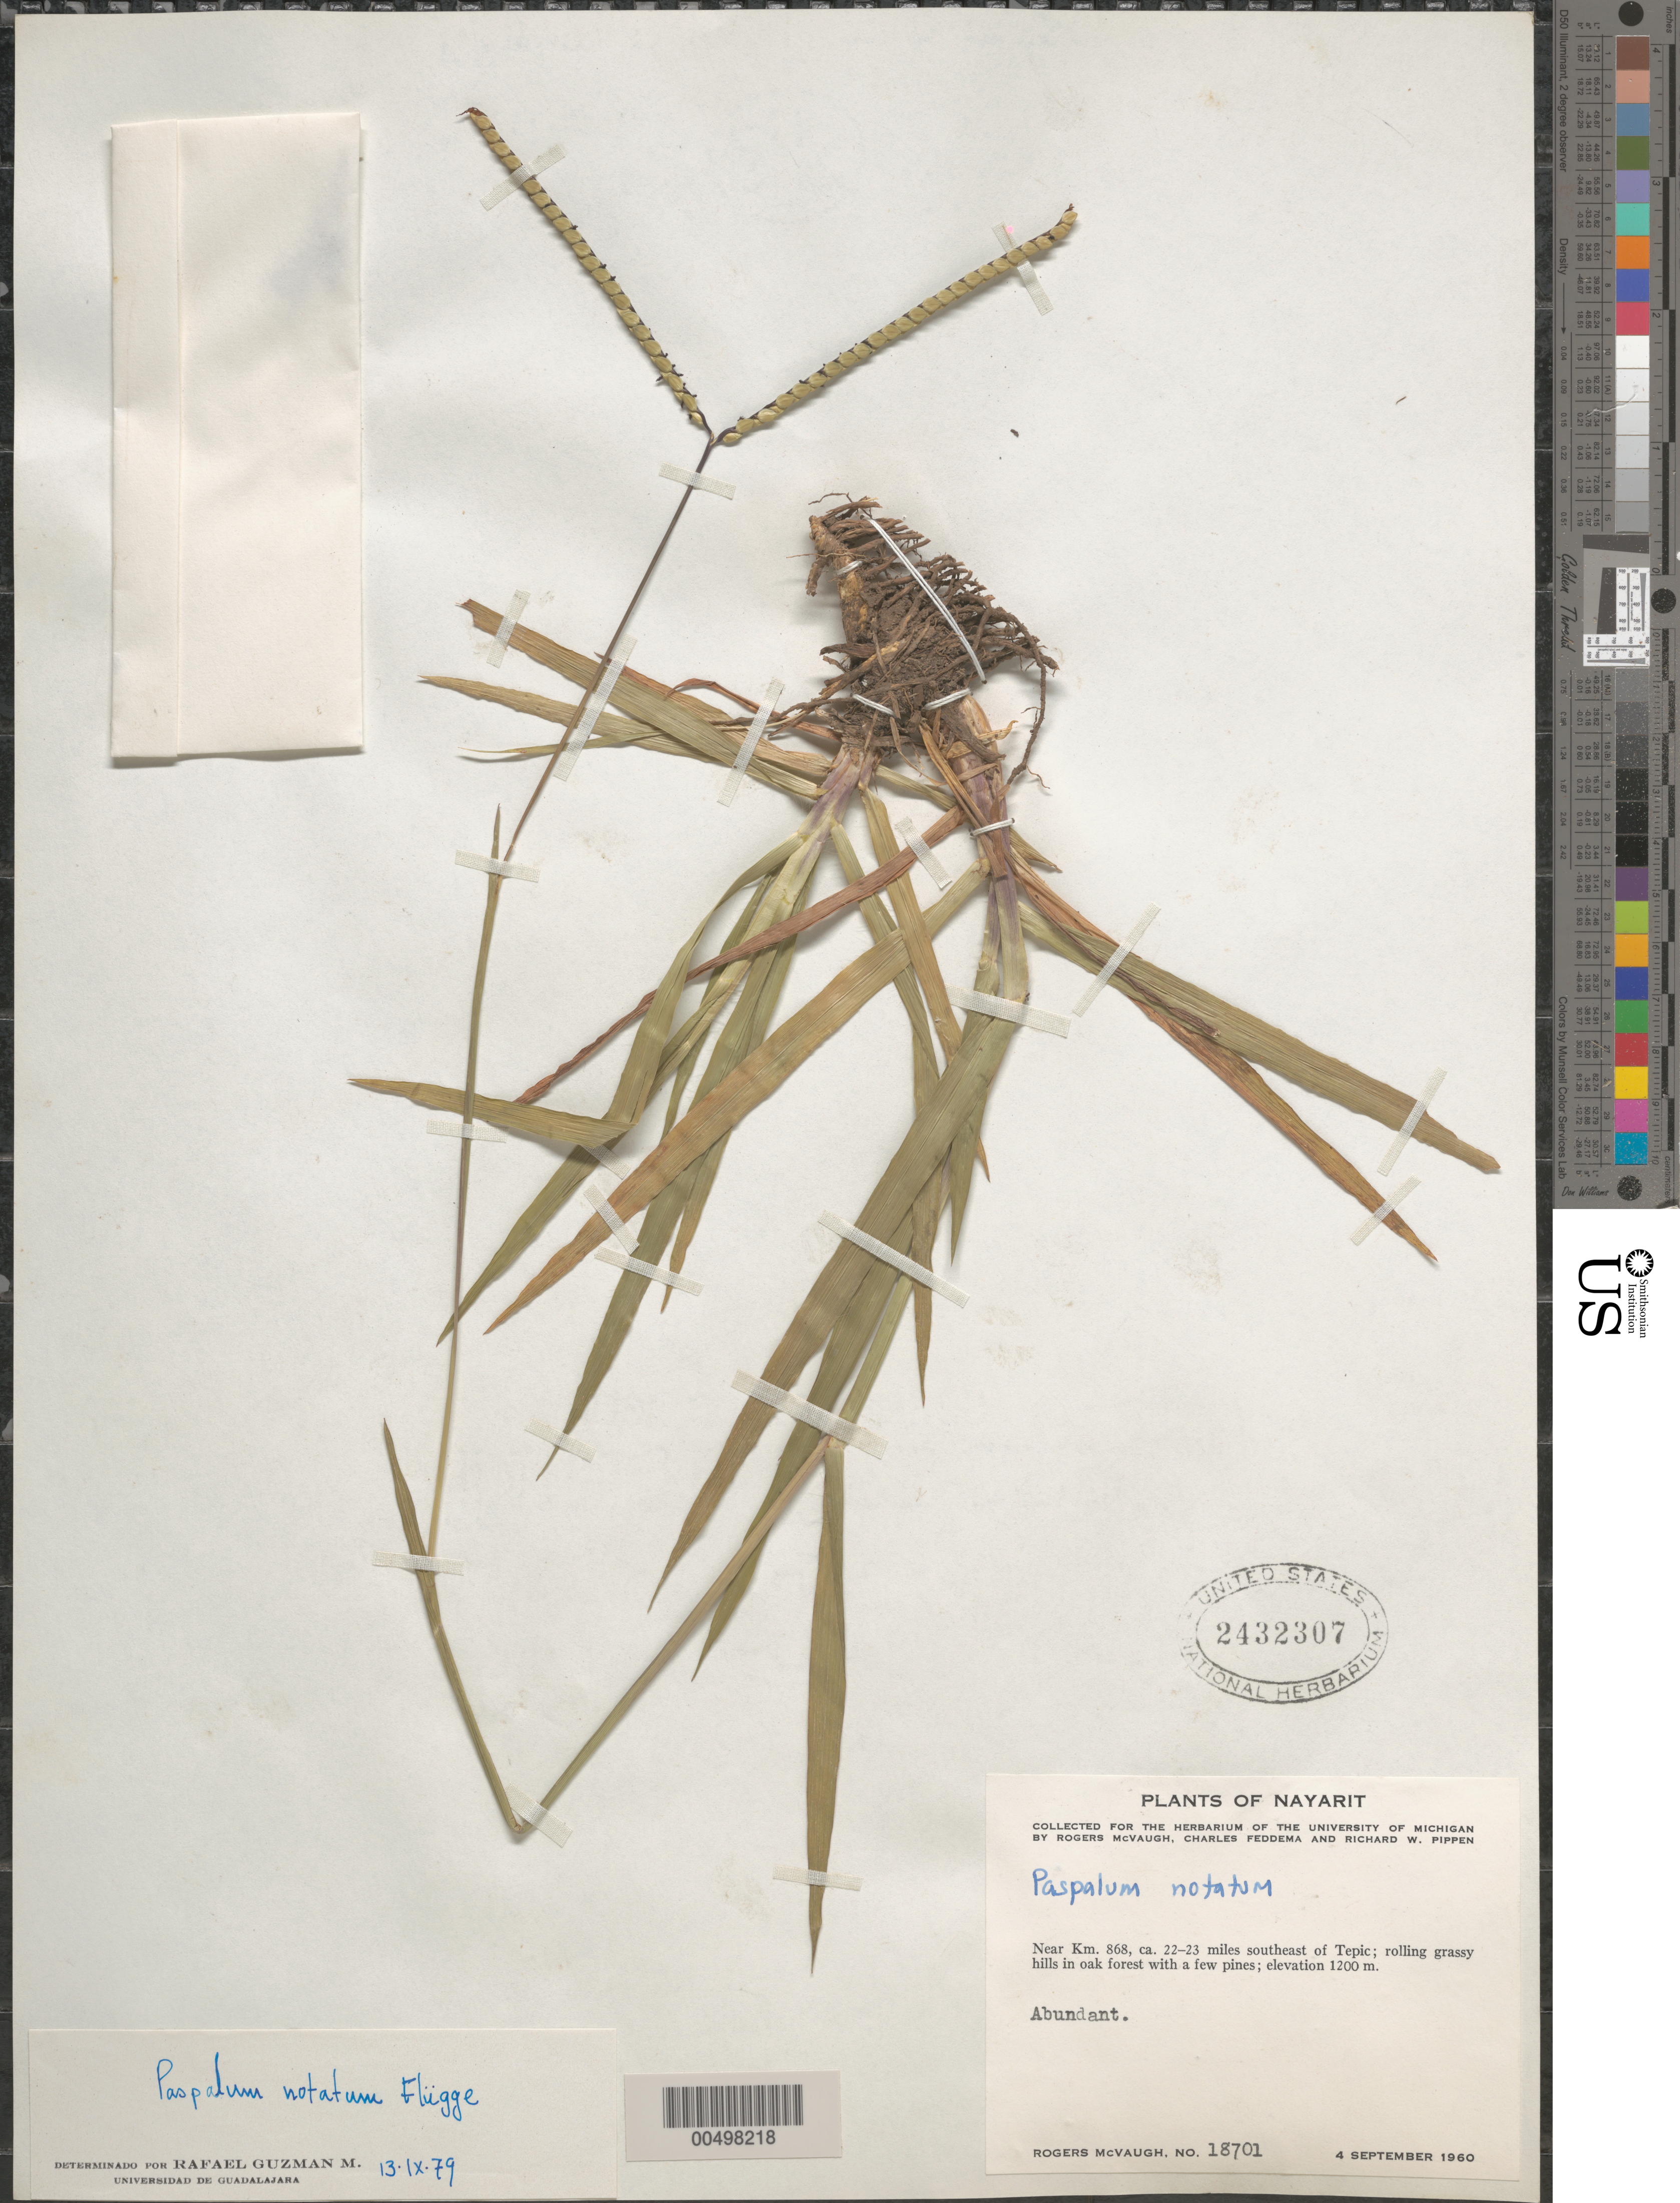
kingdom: Plantae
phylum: Tracheophyta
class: Liliopsida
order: Poales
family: Poaceae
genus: Paspalum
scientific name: Paspalum notatum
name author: Flüggé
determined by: Guzman-M., R.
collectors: R. McVaugh, C. Feddema & R. W. Pippen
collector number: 18701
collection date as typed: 4 Sep 1960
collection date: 1960-09-04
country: Mexico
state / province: Nayarit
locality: Near Km 868, ca. 22-23 mi SE of Tepic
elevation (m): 1200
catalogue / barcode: US 2432307